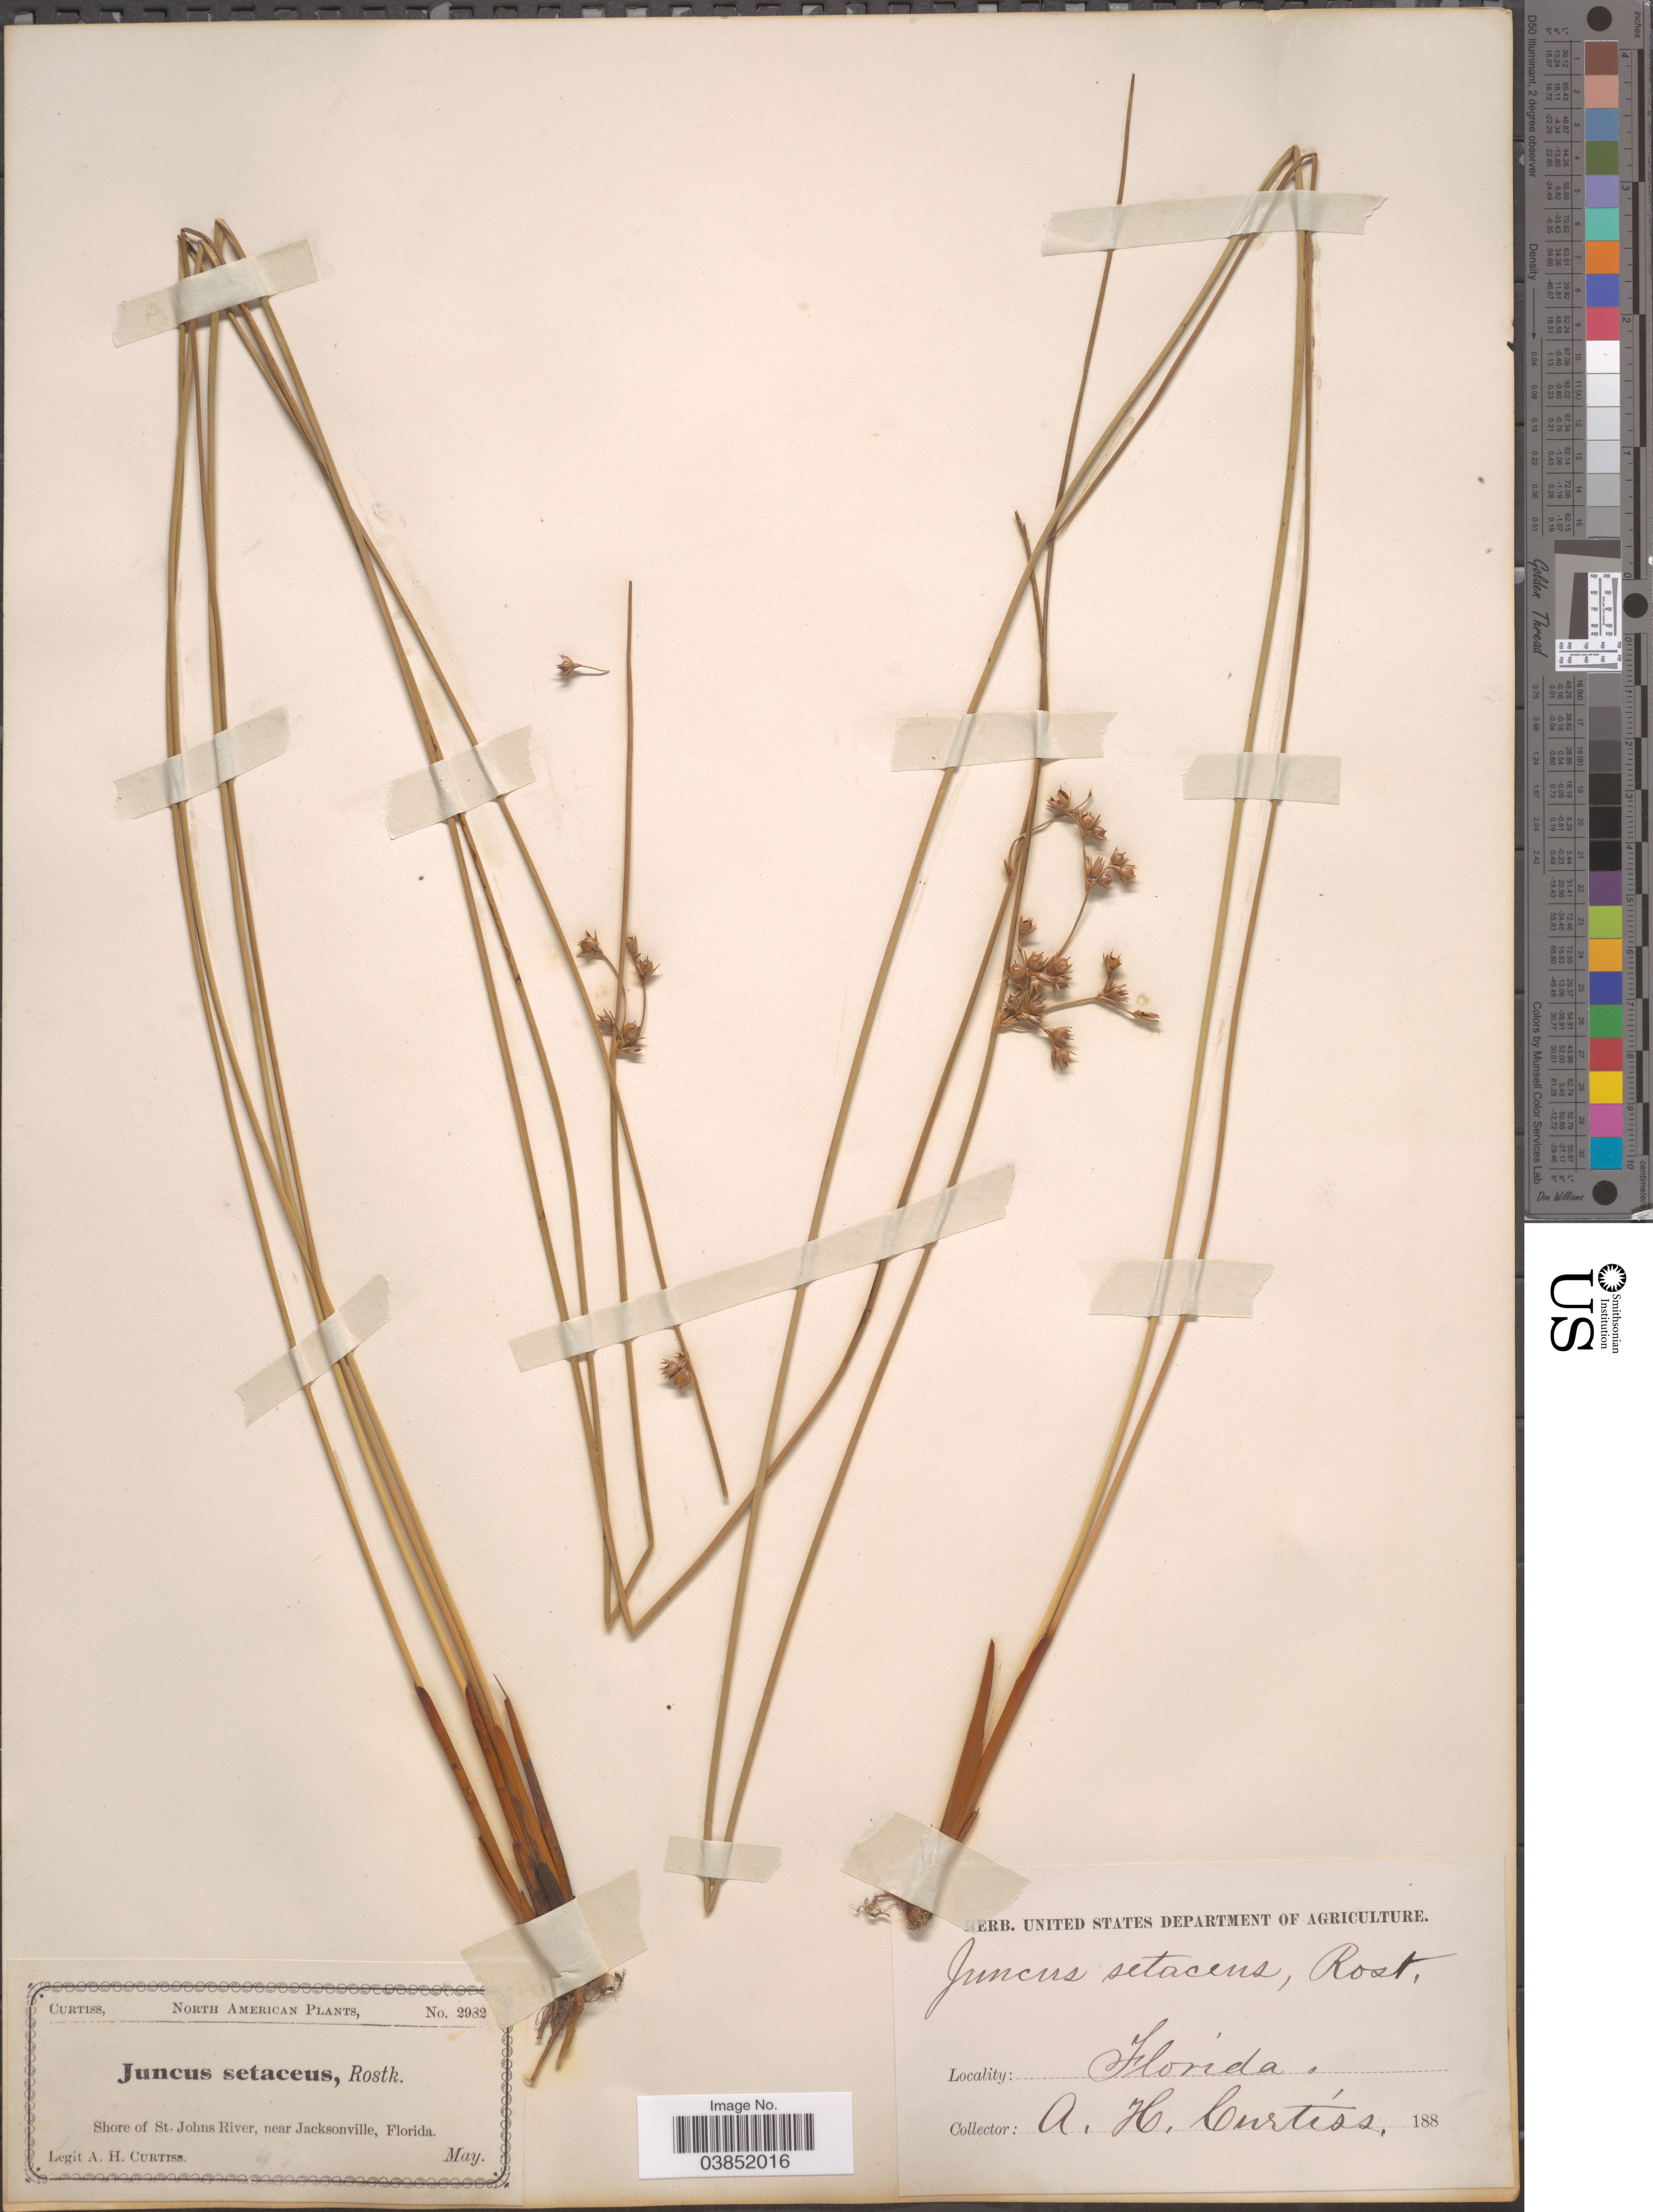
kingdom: Plantae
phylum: Tracheophyta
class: Liliopsida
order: Poales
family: Juncaceae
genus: Juncus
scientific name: Juncus coriaceus Mack.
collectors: A. H. Curtiss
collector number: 2982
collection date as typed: May 188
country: United States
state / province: Florida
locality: Shore of St. Johns River, near Jacksonville.